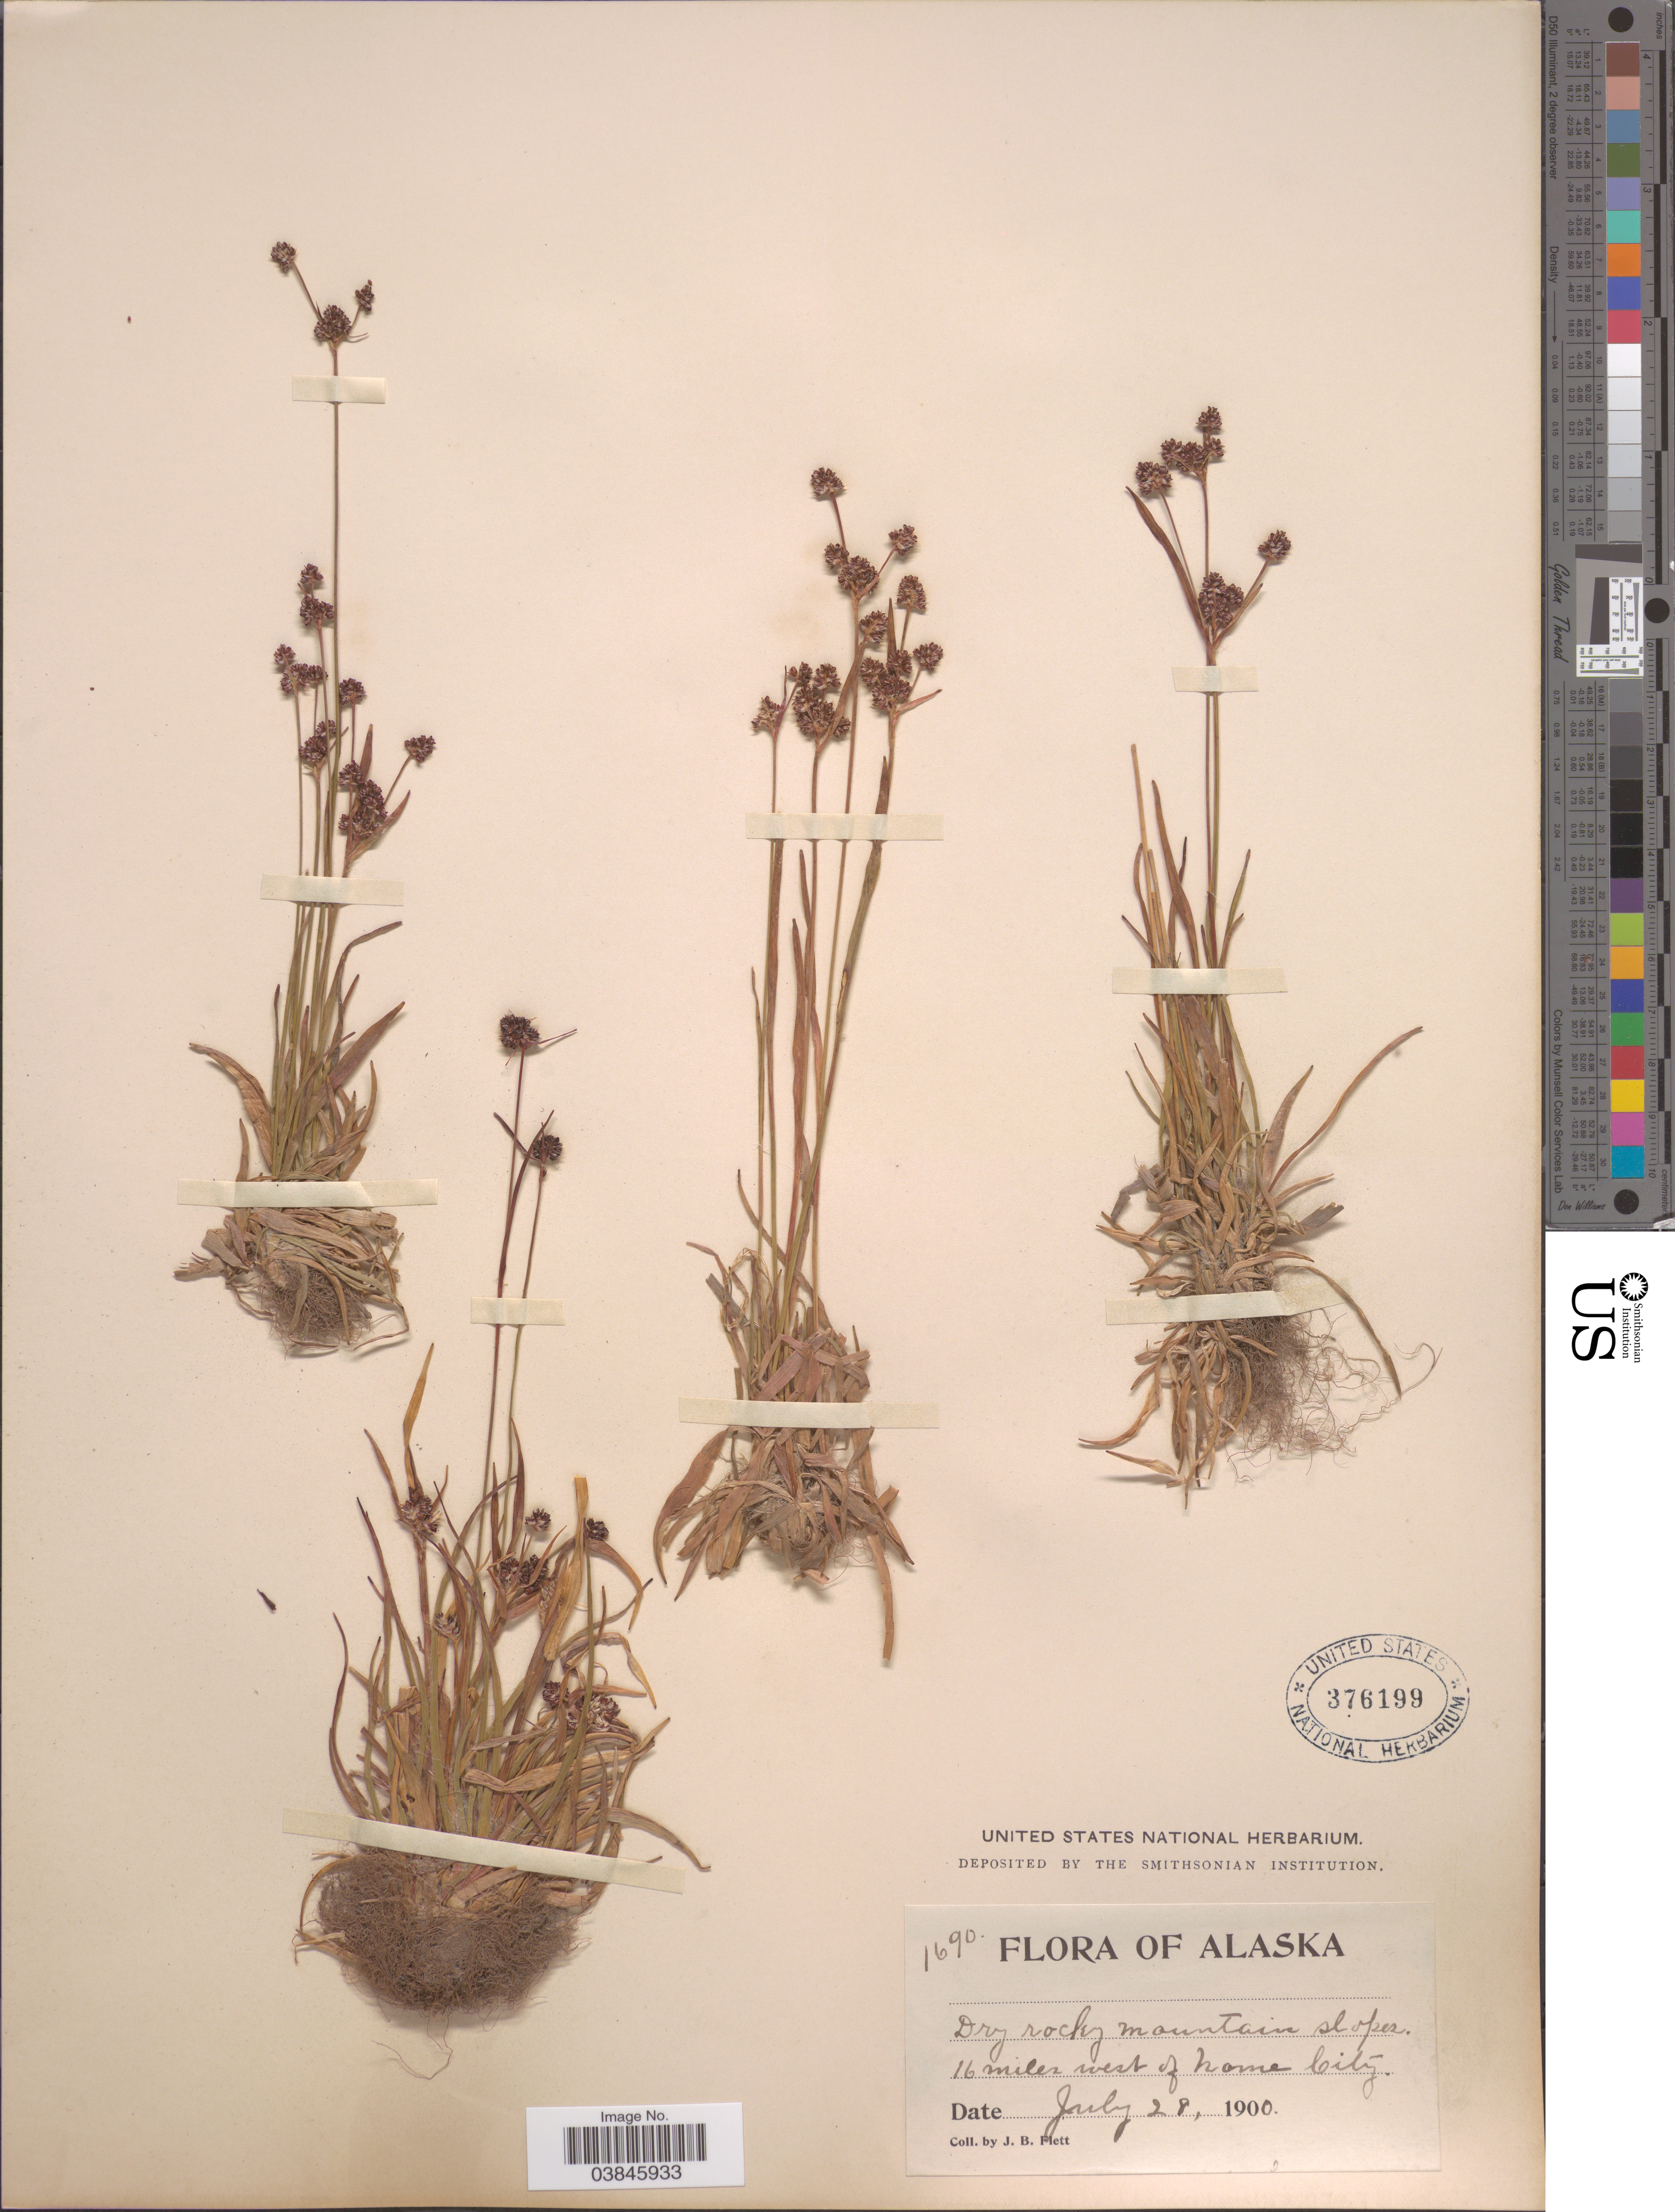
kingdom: Plantae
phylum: Tracheophyta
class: Liliopsida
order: Poales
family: Juncaceae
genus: Luzula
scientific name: Luzula multiflora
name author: (Ehrh.) Lej.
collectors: J. Flett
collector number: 1690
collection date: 1900-07-28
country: United States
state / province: Alaska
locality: Dry rocky mountain slopes 16 miles west of Nome City.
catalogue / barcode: US 376199